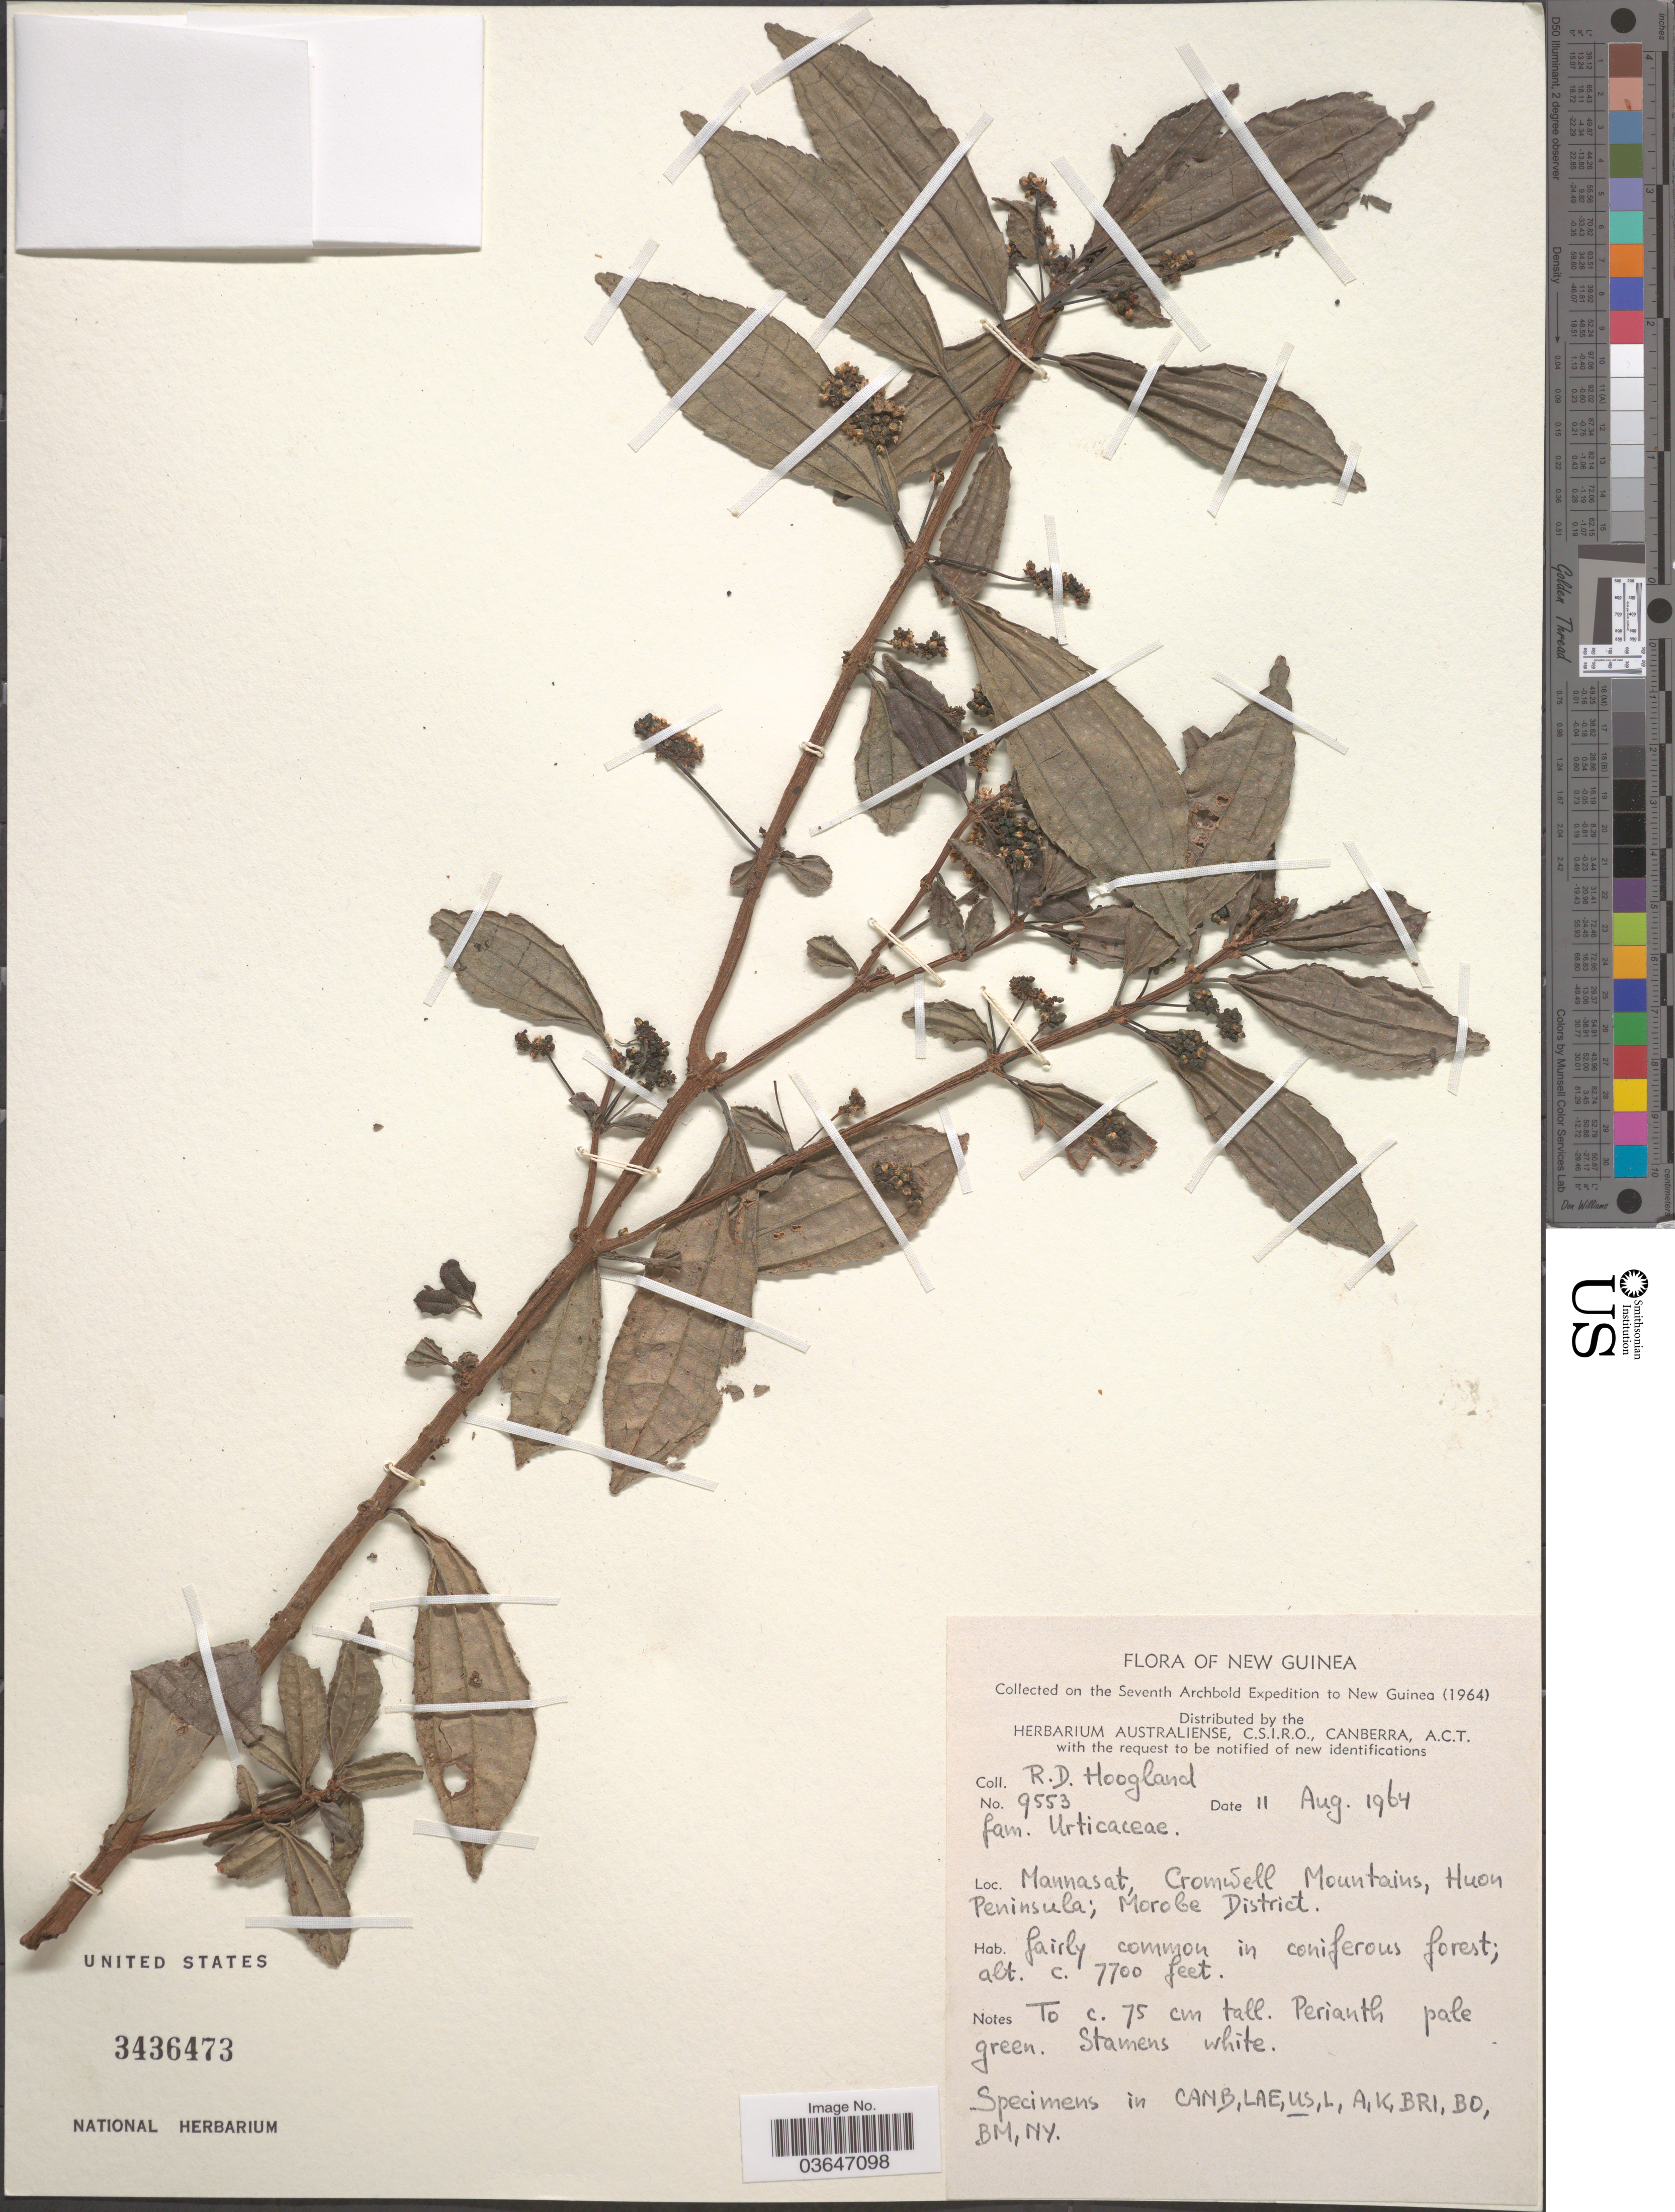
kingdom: Plantae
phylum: Tracheophyta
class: Magnoliopsida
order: Proteales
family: Proteaceae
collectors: R. D. Hoogland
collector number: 9553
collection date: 1964-08-11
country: Papua New Guinea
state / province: Morobe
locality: New Guinea. Mannasat, Cromwell Mountains, Huon Peninsula; Morobe District.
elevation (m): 2347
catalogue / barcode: US 3436473